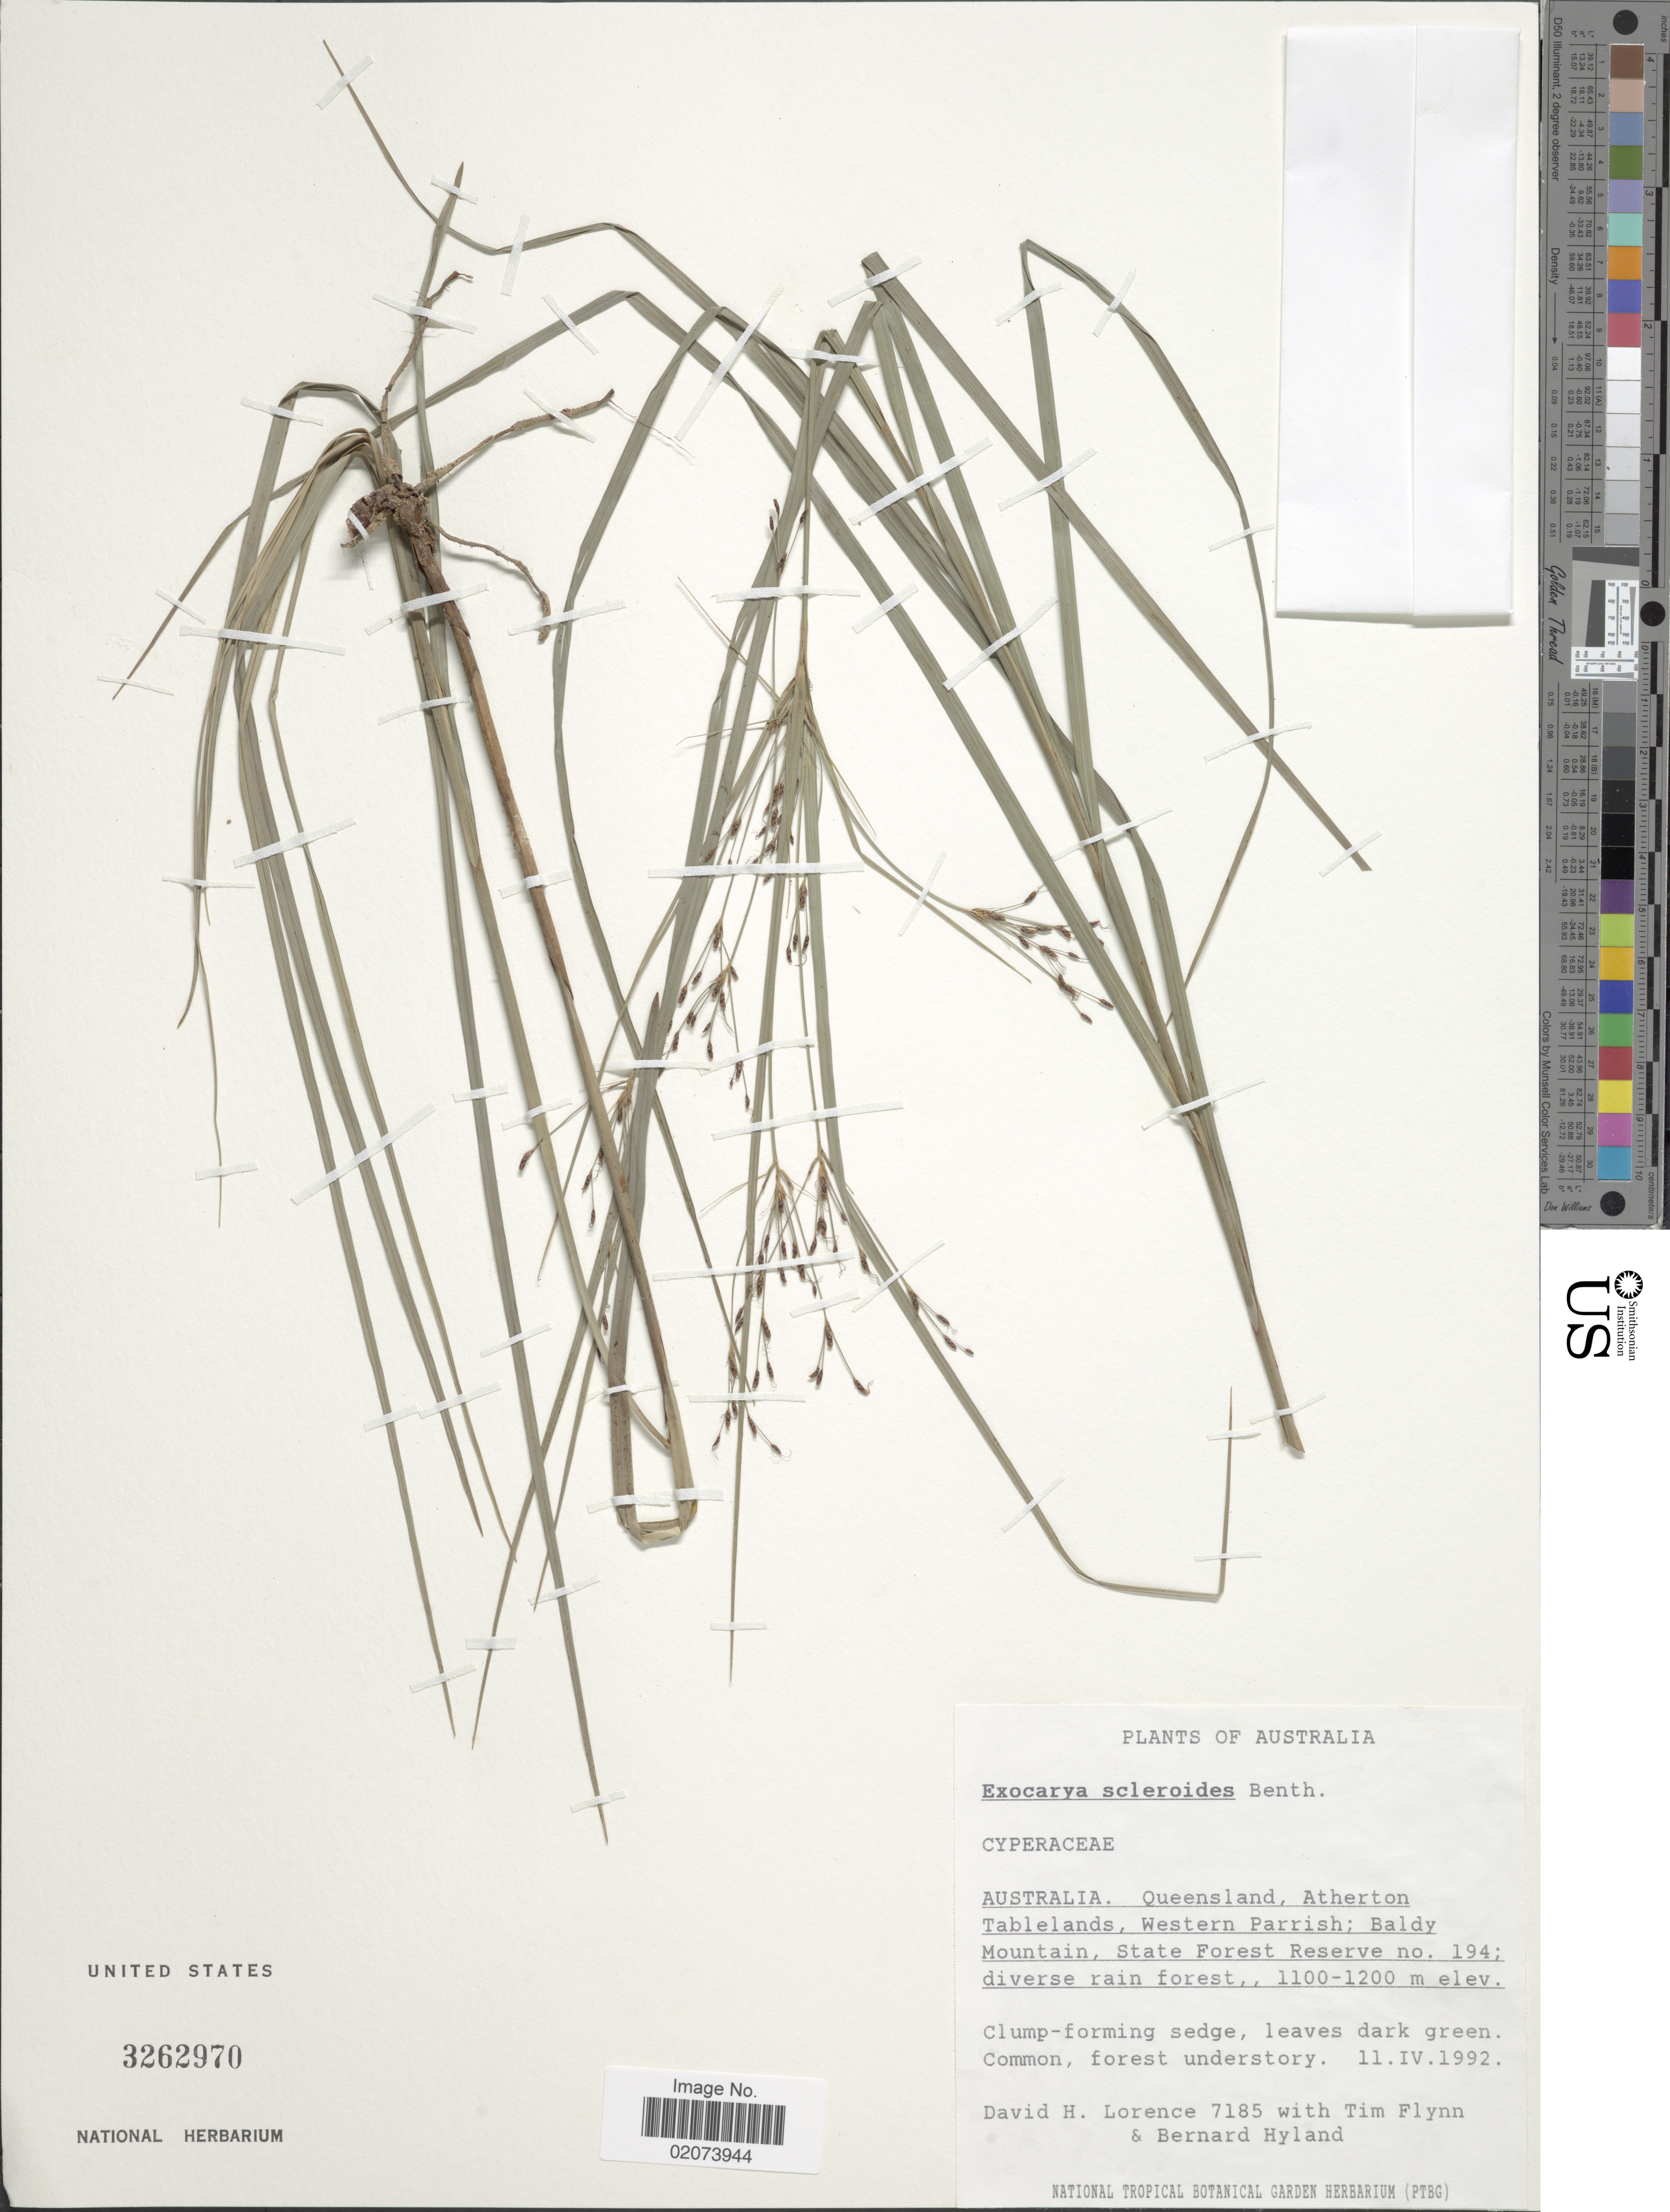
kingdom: Plantae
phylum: Tracheophyta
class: Liliopsida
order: Poales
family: Cyperaceae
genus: Exocarya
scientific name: Exocarya sclerioides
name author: (F. Muell.) Benth.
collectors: D. Lorence, T. Flynn & B. P. Hyland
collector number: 7185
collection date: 1992-04-11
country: Australia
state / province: Queensland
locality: Atherton, Tablelands, Western Parrish, Baldy Mountain, State Forest Reserve no 194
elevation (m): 1100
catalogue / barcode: US 3262970